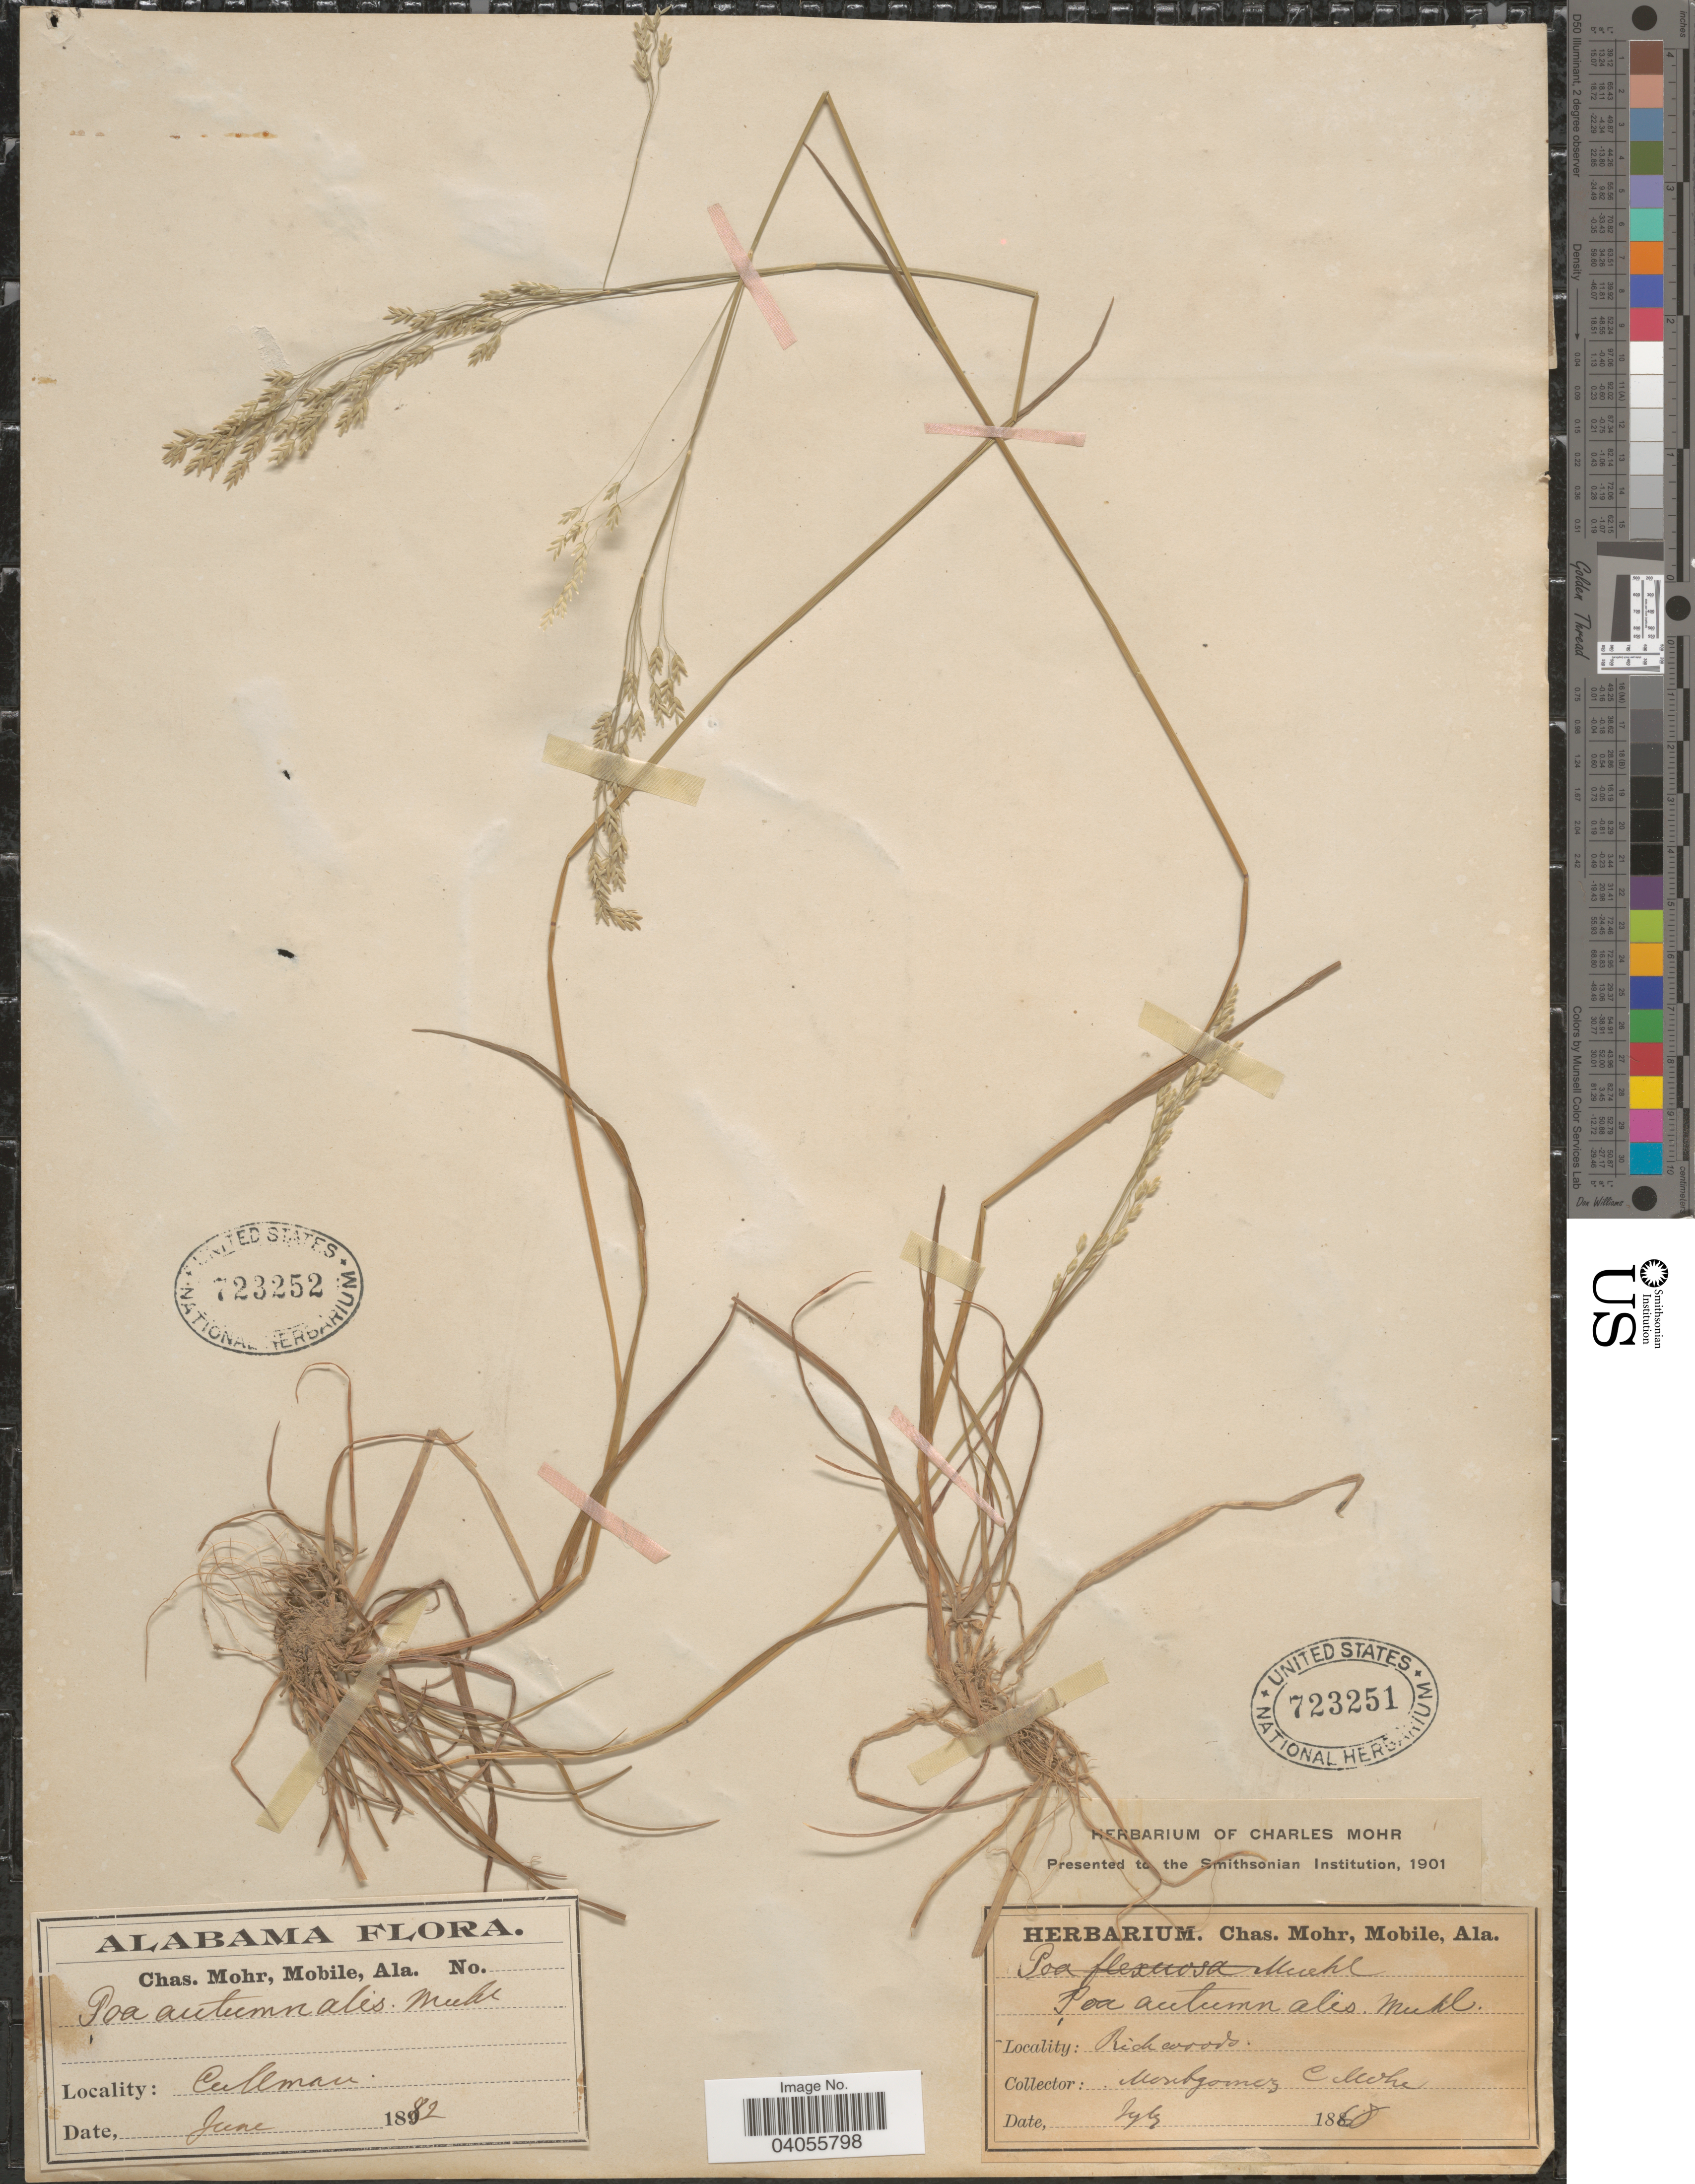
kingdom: Plantae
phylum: Tracheophyta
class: Liliopsida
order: Poales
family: Poaceae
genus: Poa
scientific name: Poa autumnalis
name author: Muhl. ex Elliott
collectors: Mohr, C. T. (herbarium)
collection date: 1868-07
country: United States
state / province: Alabama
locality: Montgomery.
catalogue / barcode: US 723251